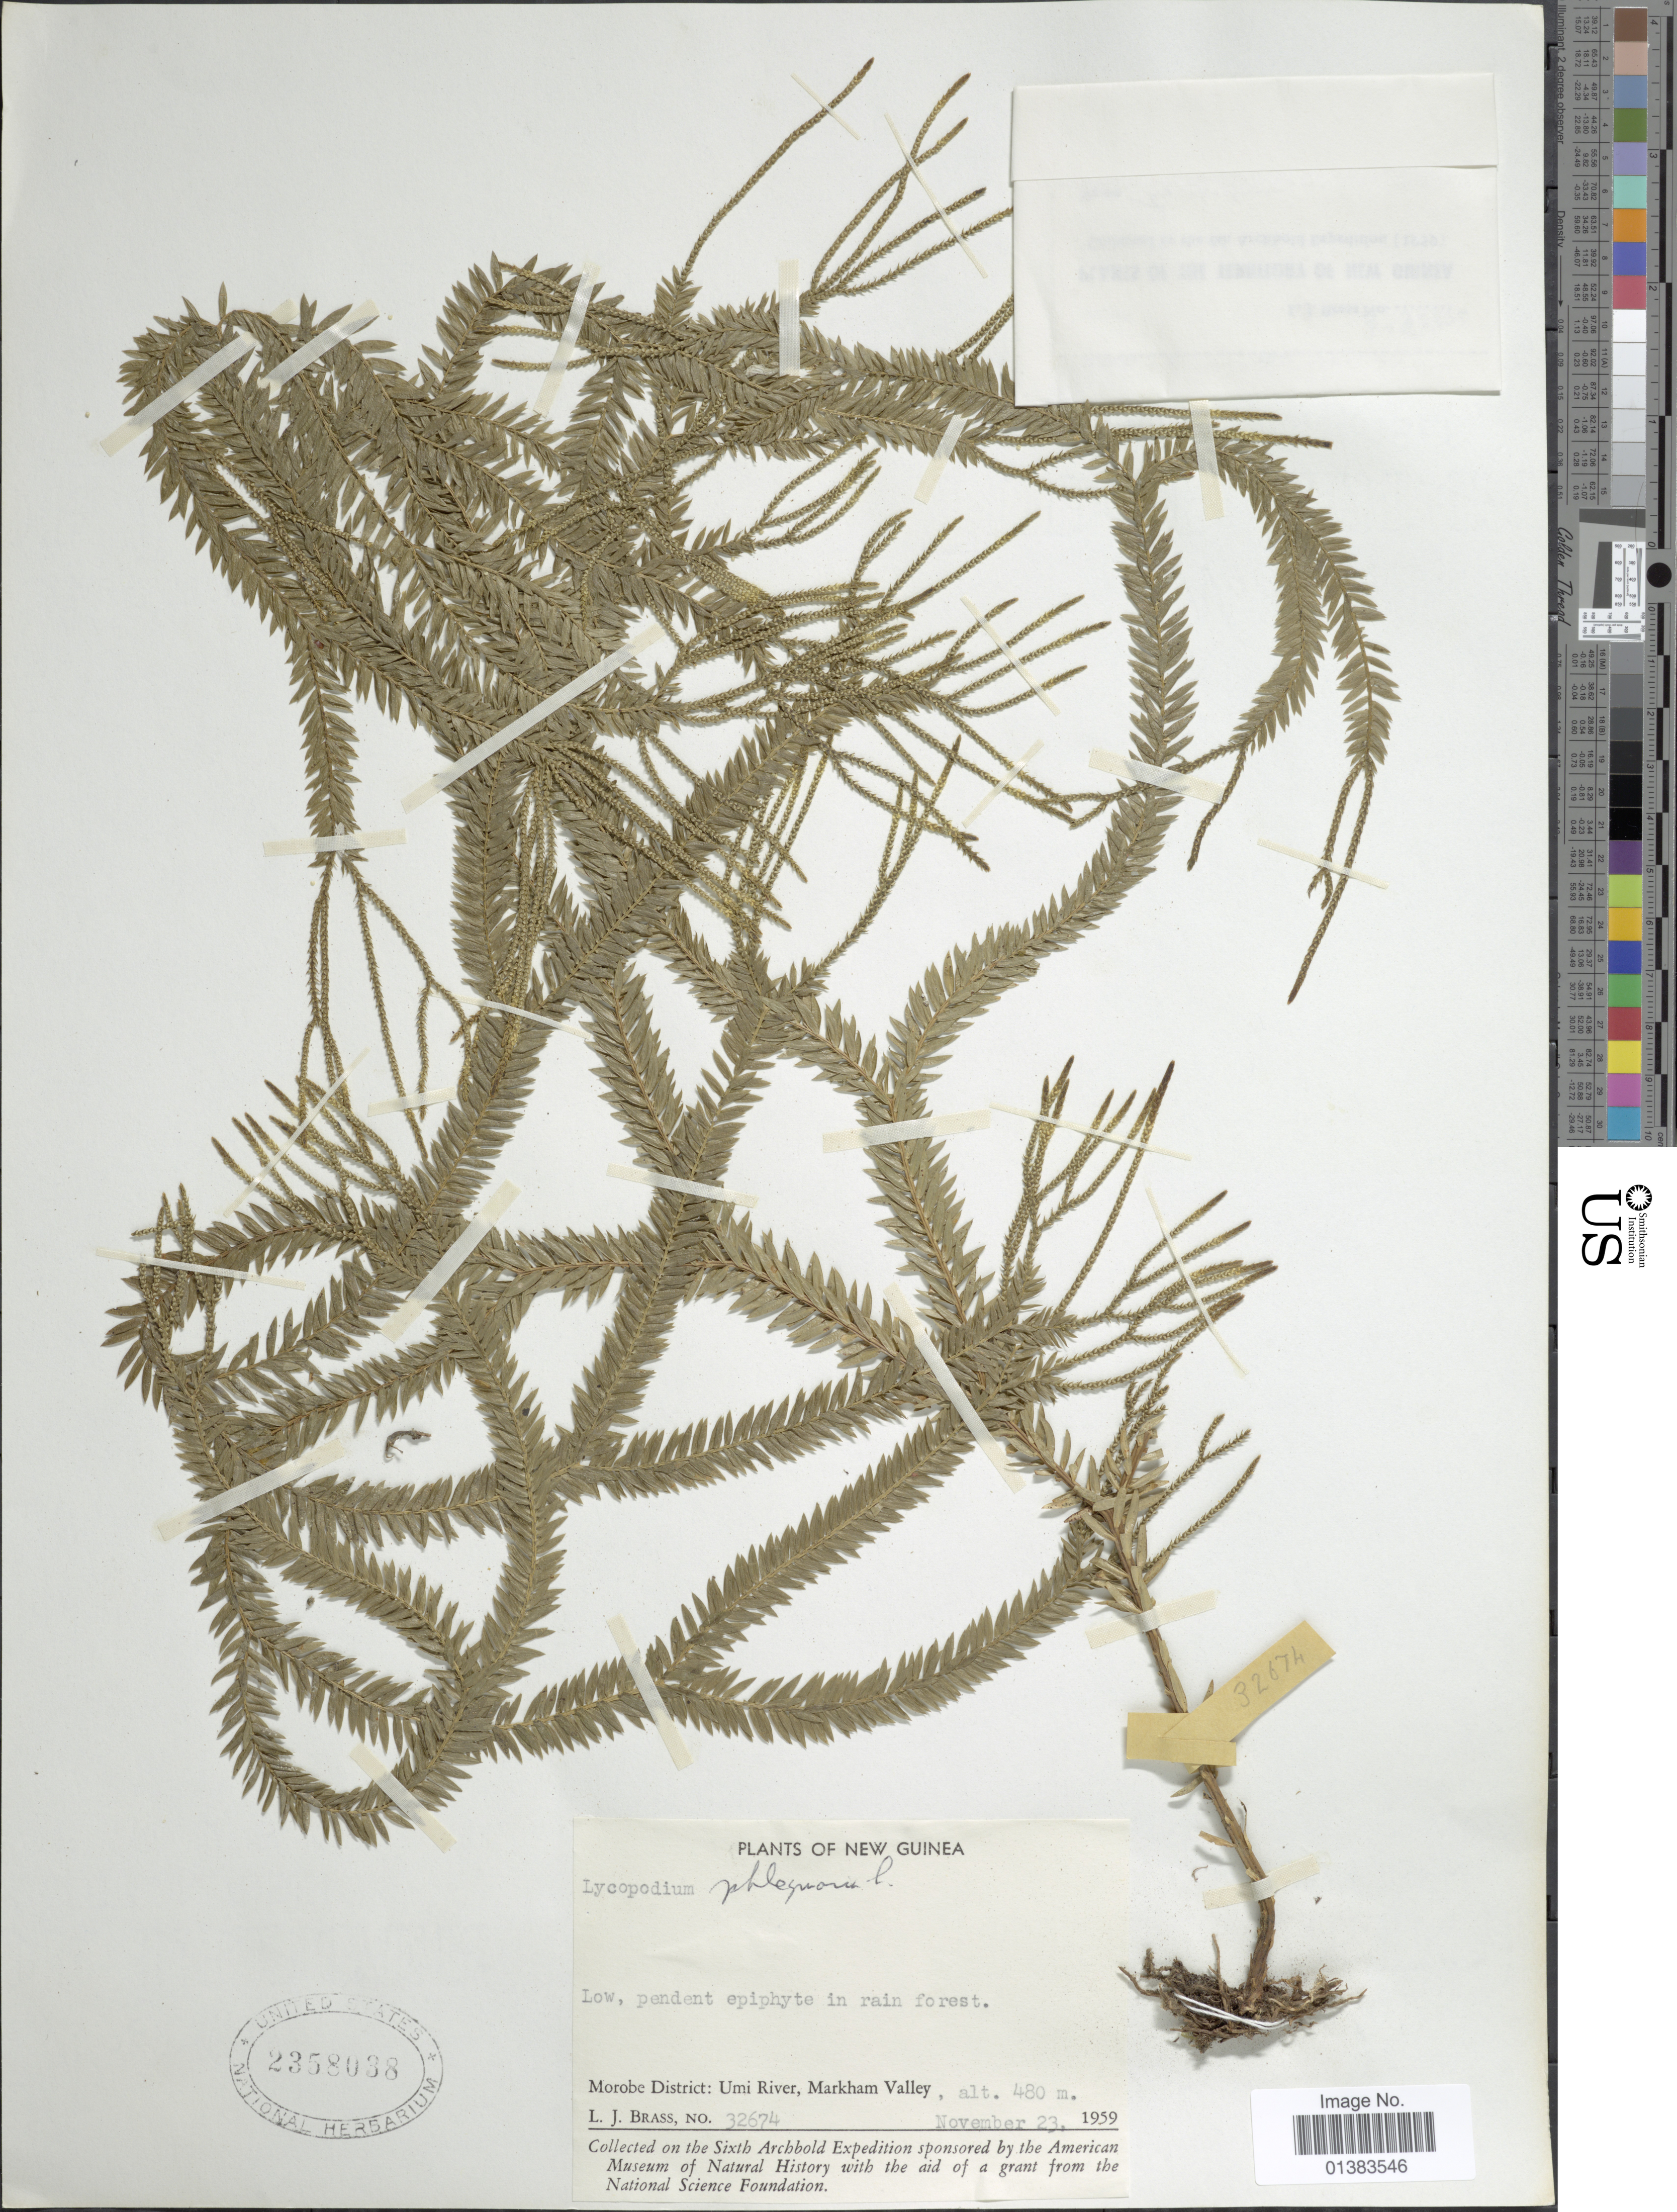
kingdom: Plantae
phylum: Tracheophyta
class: Lycopodiopsida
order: Lycopodiales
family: Lycopodiaceae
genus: Phlegmariurus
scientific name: Phlegmariurus phlegmaria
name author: (L.) Holub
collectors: L. J. Brass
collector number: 32674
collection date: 1959-11-23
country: Papua New Guinea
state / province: Morobe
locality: New Guinea, Umi River, Markham Valley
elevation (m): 480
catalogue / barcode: US 2358038